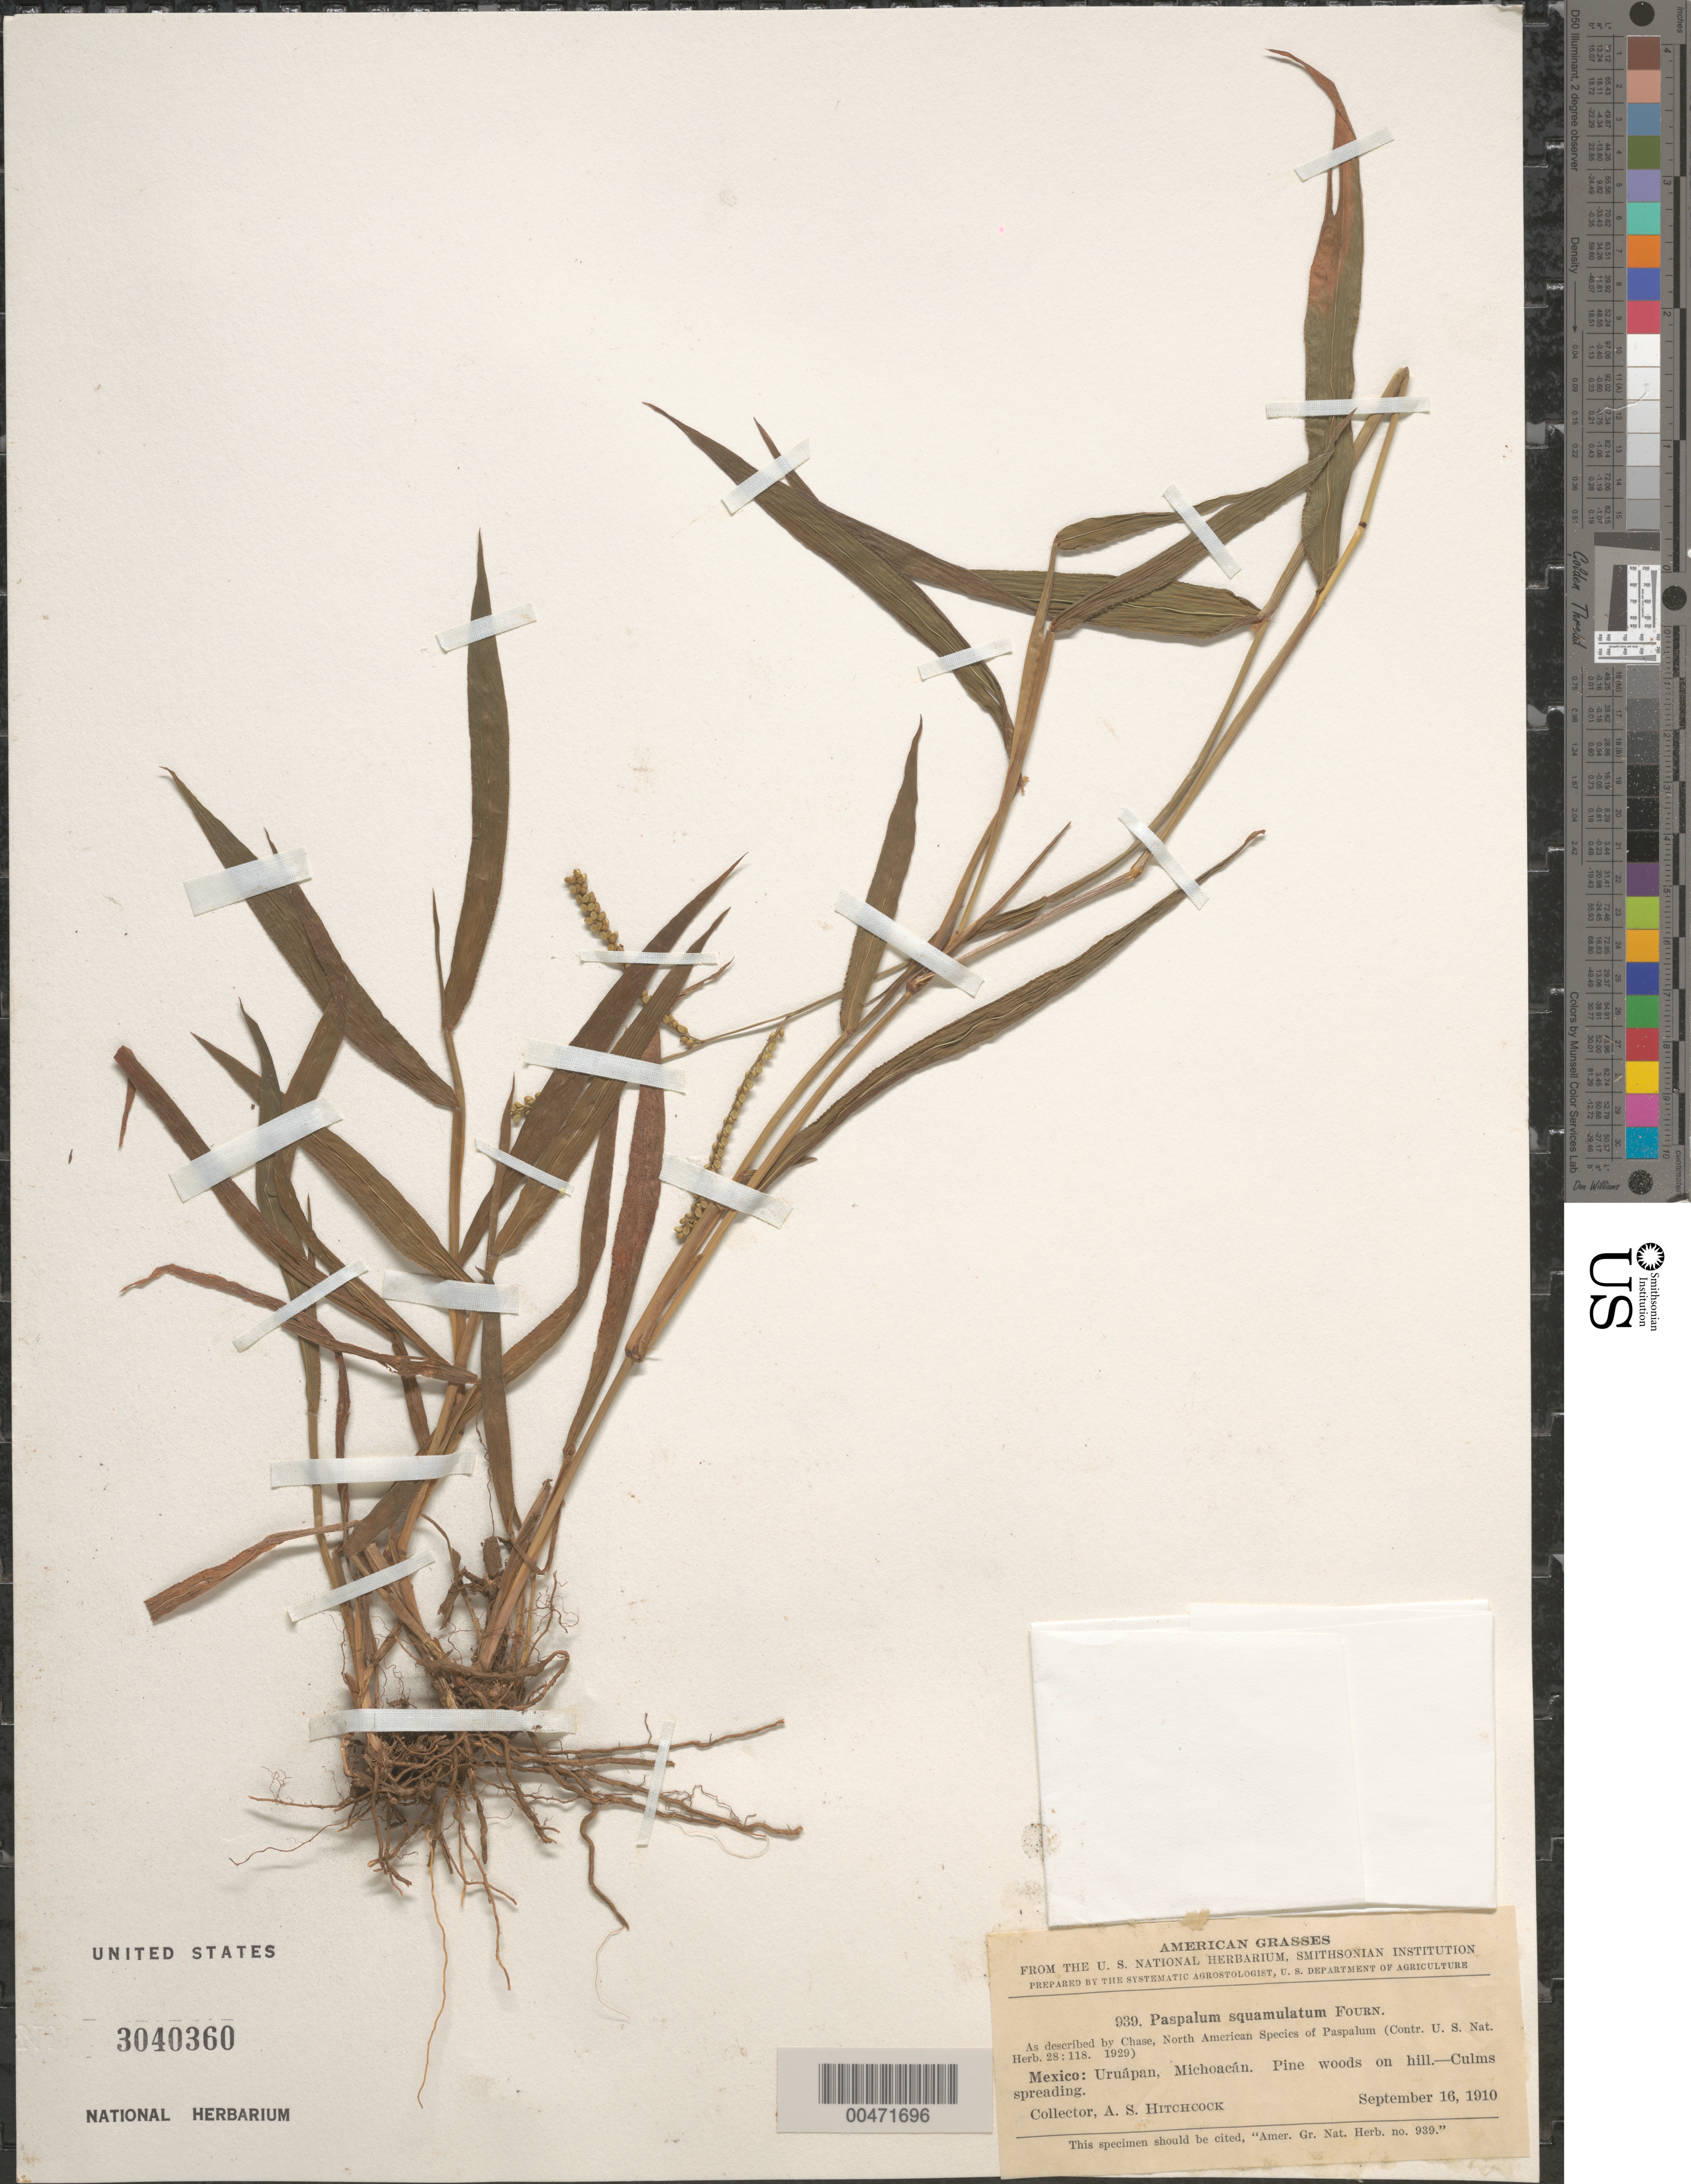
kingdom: Plantae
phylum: Tracheophyta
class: Liliopsida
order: Poales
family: Poaceae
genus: Paspalum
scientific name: Paspalum squamulatum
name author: E. Fourn.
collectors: A. S. Hitchcock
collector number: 939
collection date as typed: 16 Sep 1910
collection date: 1910-09-16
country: Mexico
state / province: Michoacán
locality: Uruapán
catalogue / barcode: US 3040360